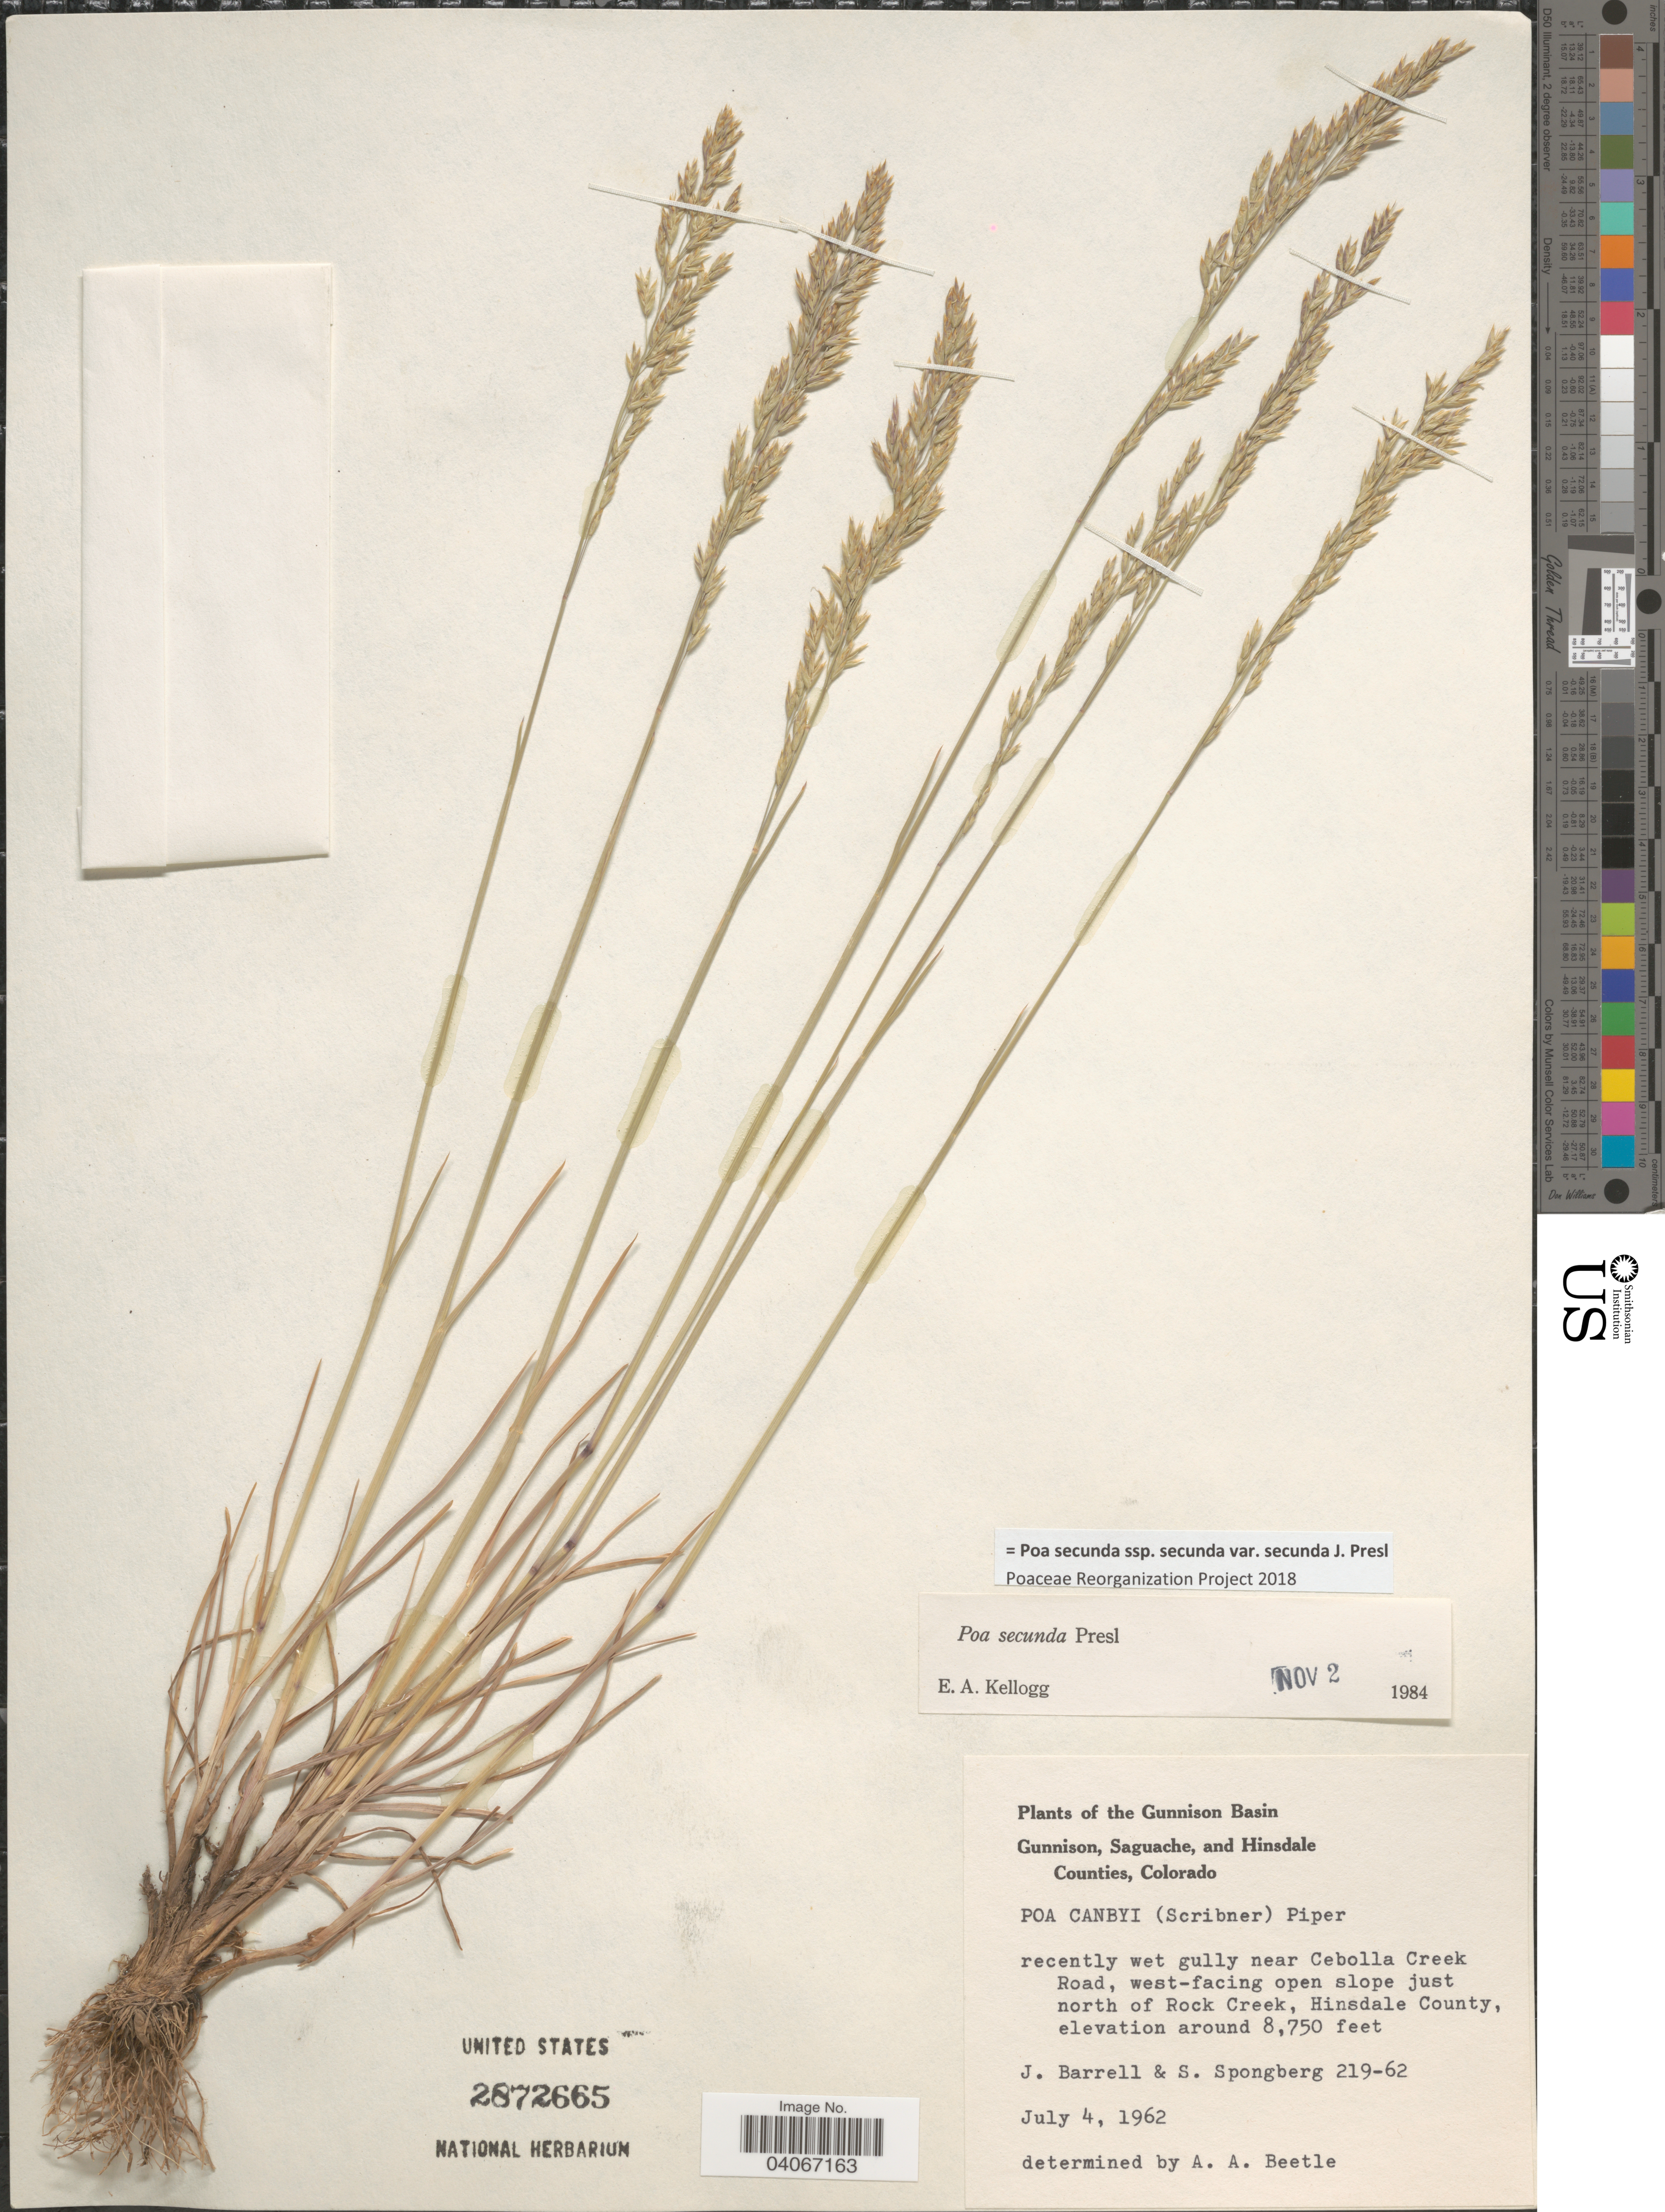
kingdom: Plantae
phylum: Tracheophyta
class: Liliopsida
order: Poales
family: Poaceae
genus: Poa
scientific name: Poa secunda subsp. secunda var. secunda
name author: J. Presl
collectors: J. Barrell & S. A.Spongberg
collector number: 219-62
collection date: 1962-07-04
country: United States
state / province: Colorado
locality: The Gunnison Basin. Near Cebolla Creek Road, west-facing open slope just north of Rock Creek, Hinsdale County.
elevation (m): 2667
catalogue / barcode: US 2872665